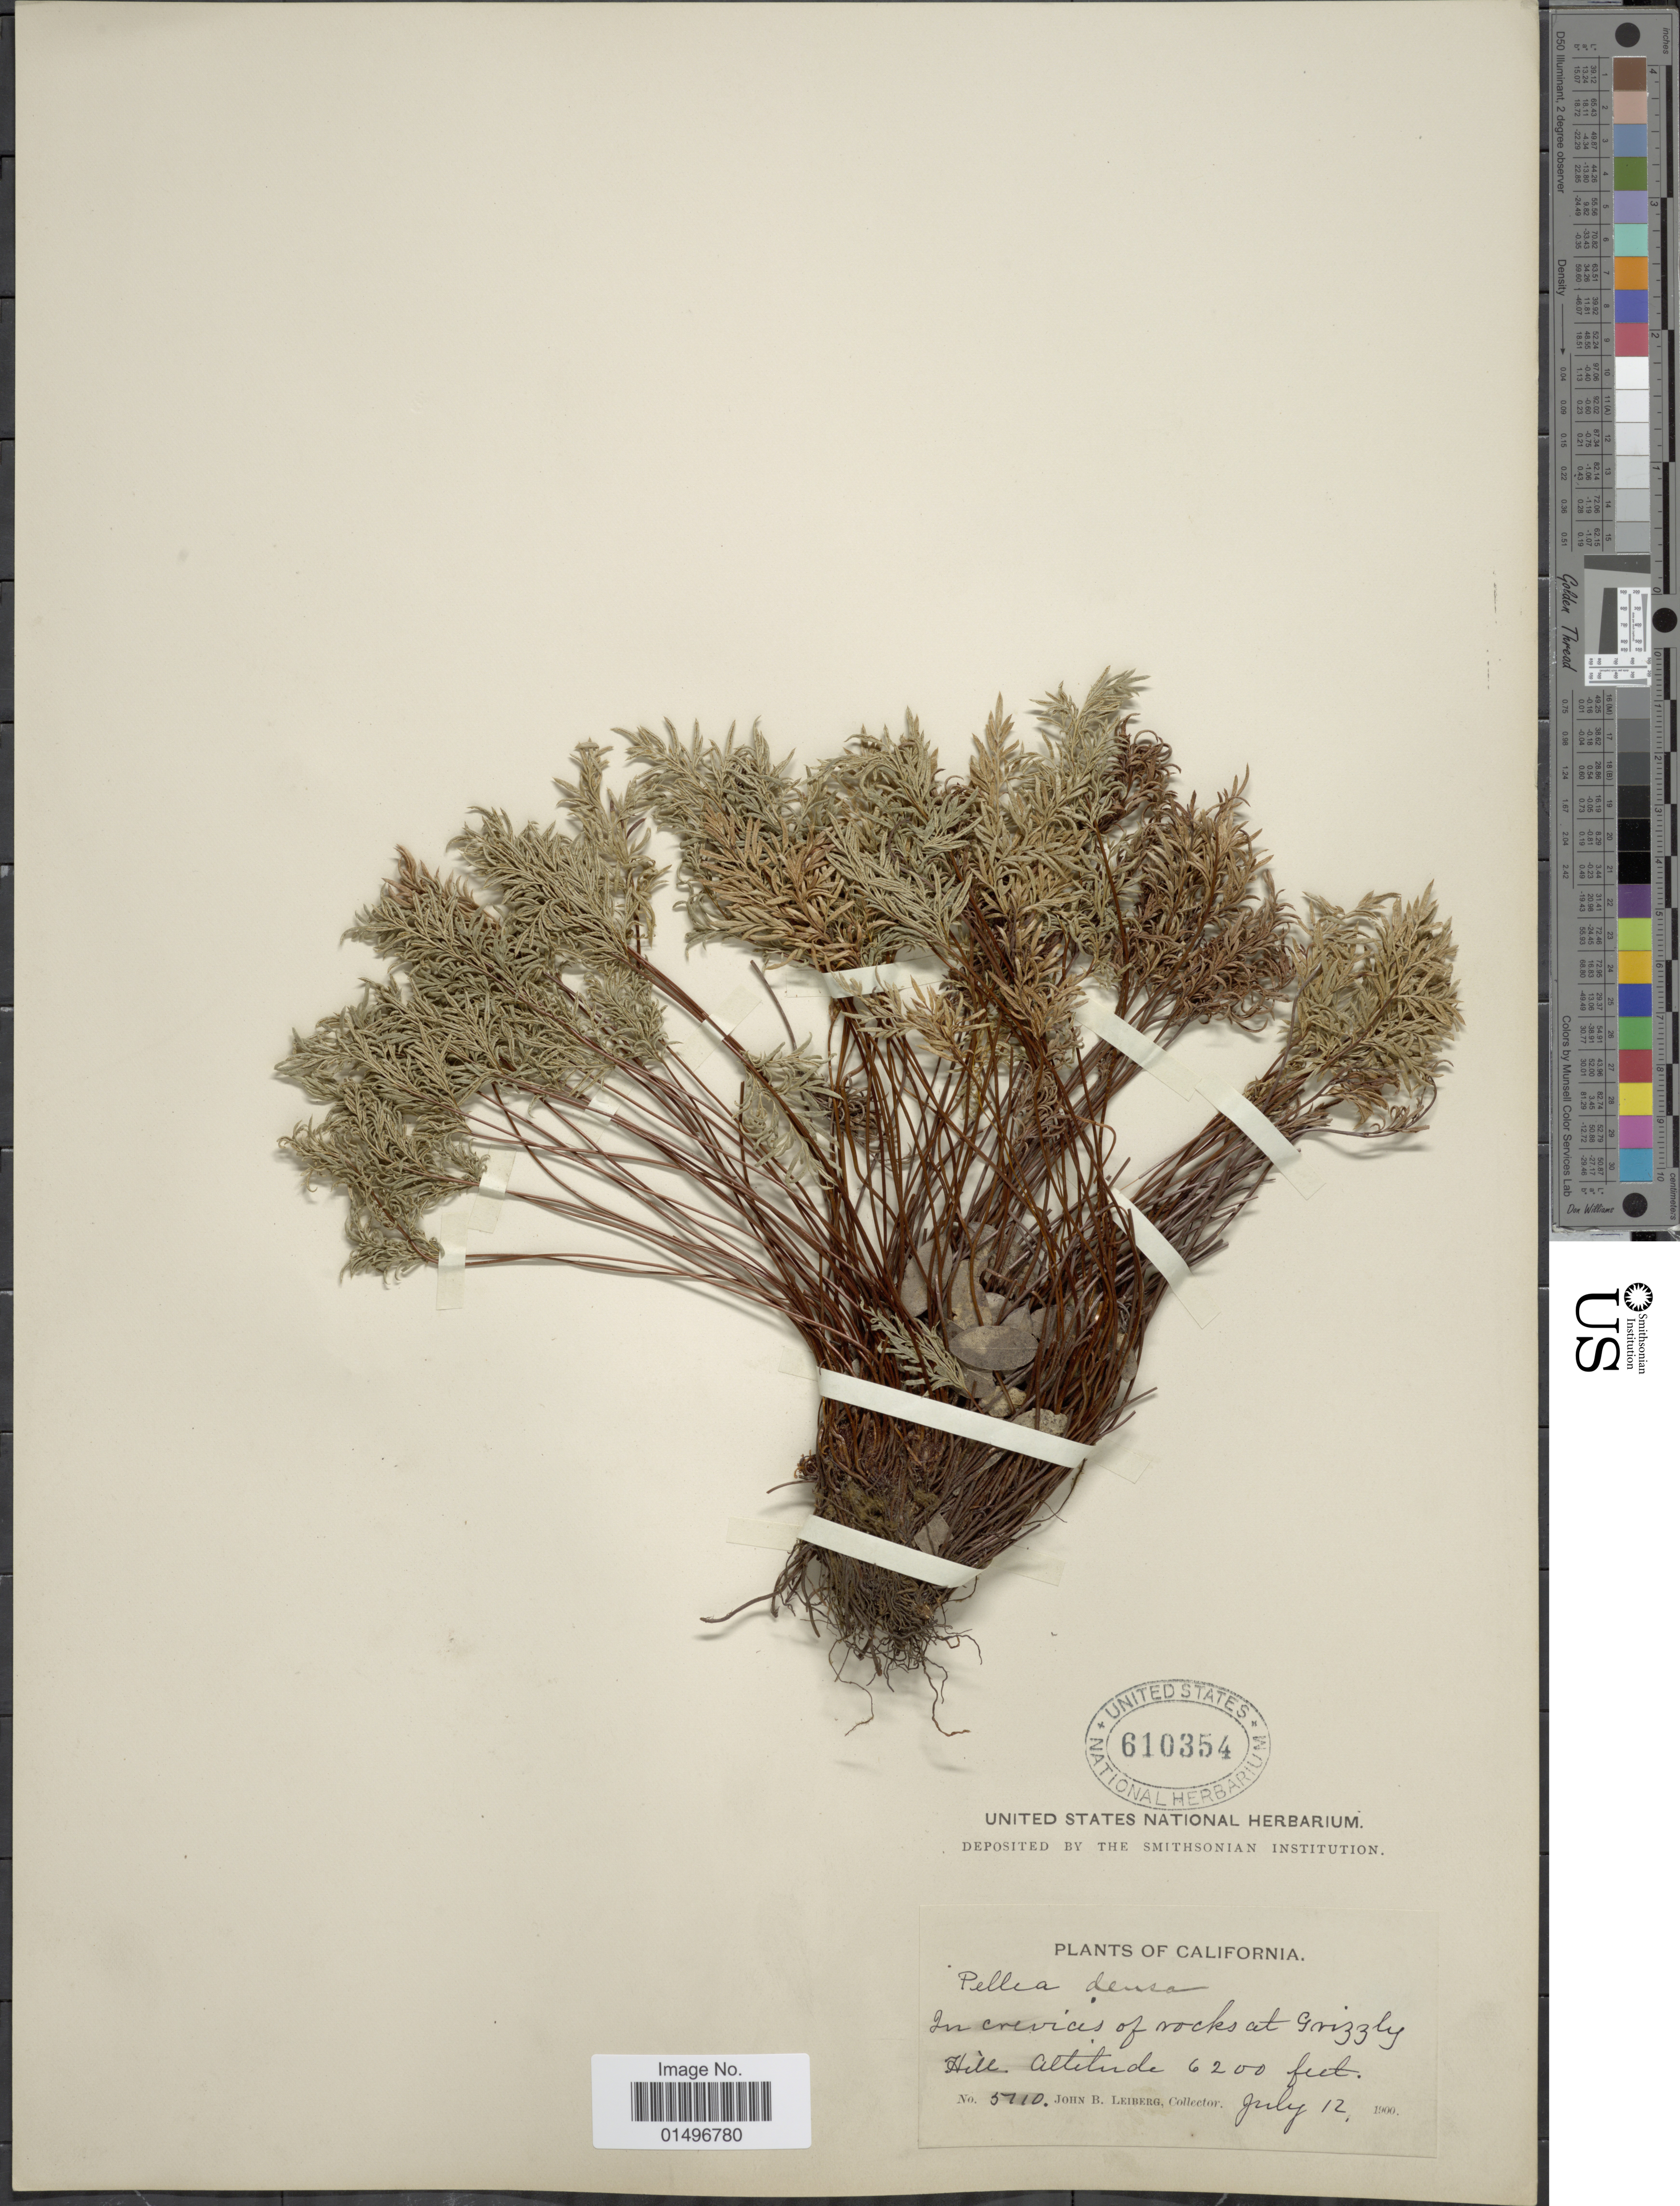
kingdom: Plantae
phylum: Tracheophyta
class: Polypodiopsida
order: Polypodiales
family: Pteridaceae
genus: Aspidotis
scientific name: Aspidotis densa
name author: (Brack.) Lellinger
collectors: J. B. Leiberg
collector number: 5710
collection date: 1900-07-12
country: United States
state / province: California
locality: California, Grizzly Hill.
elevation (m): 1890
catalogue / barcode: US 610354